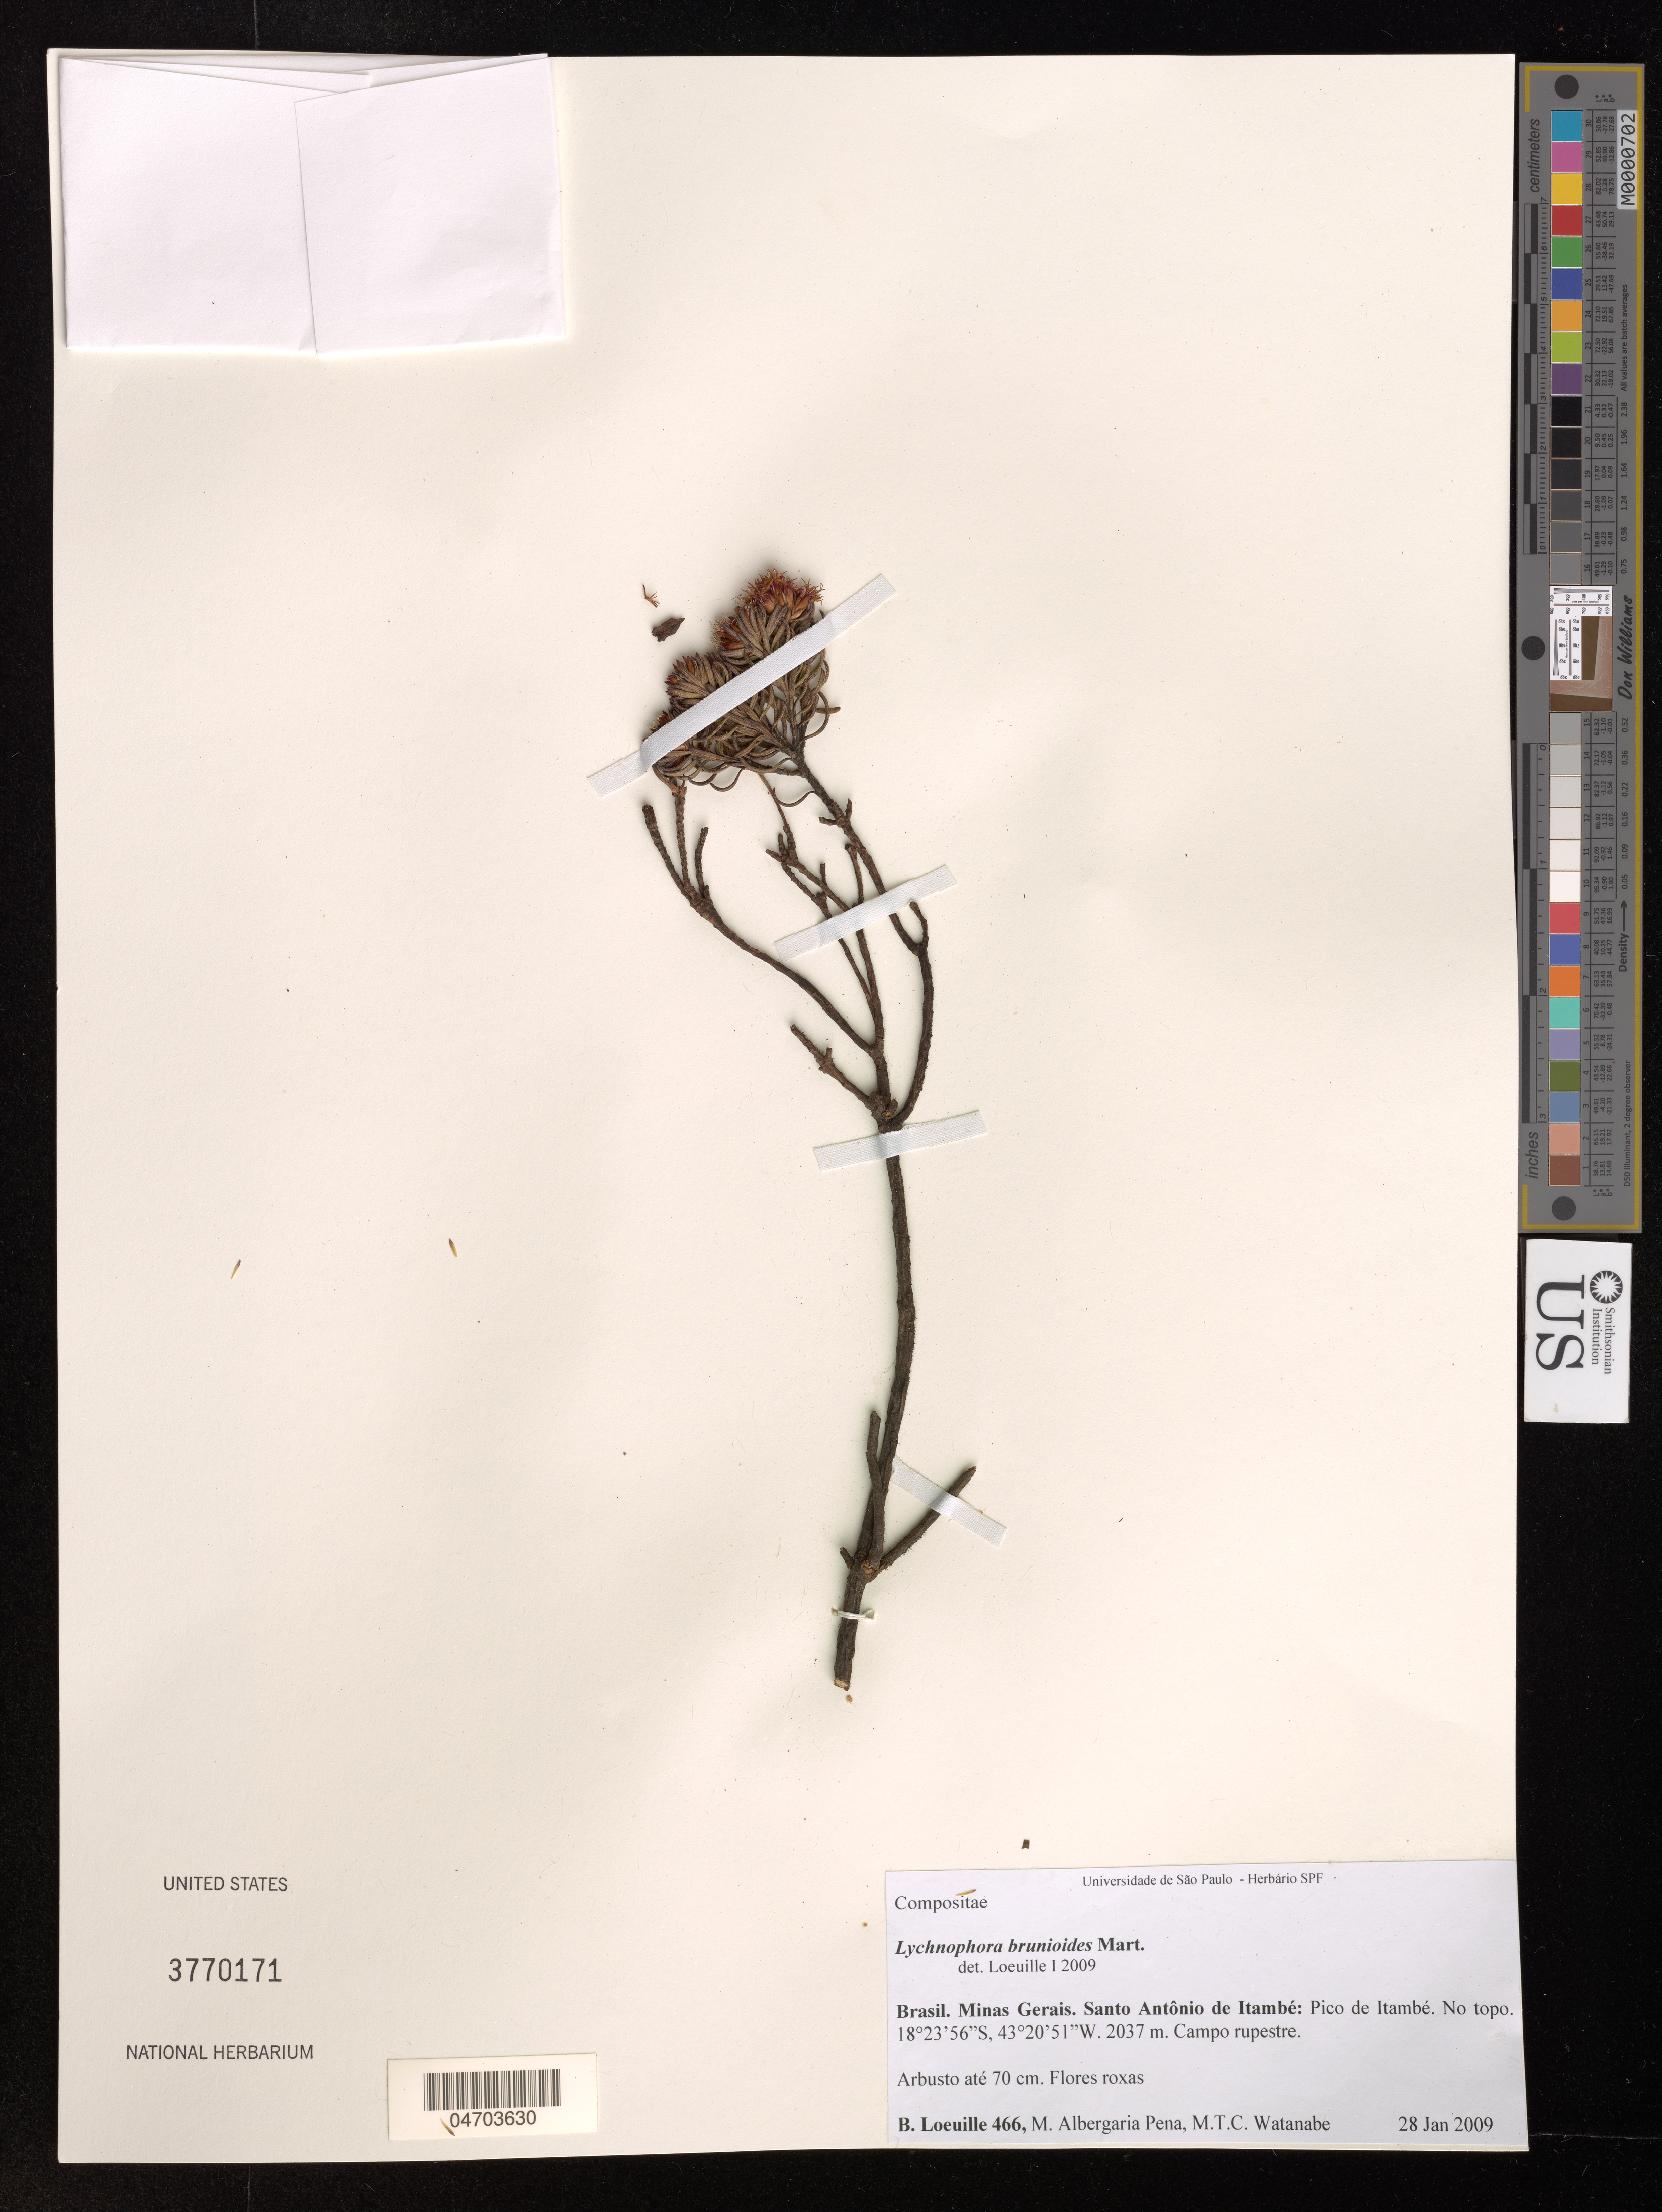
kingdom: Plantae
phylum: Tracheophyta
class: Magnoliopsida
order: Asterales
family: Asteraceae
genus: Lychnophora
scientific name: Lychnophora brunioides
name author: Mart.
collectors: B. Loeuille, M. Albergaria Pena & M. Watanbe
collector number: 466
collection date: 2009-01-28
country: Brazil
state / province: São Paulo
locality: Minas Gerais, Santo Antonio de Itambe: Pico de Itambe.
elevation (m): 2037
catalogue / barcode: US 3770171